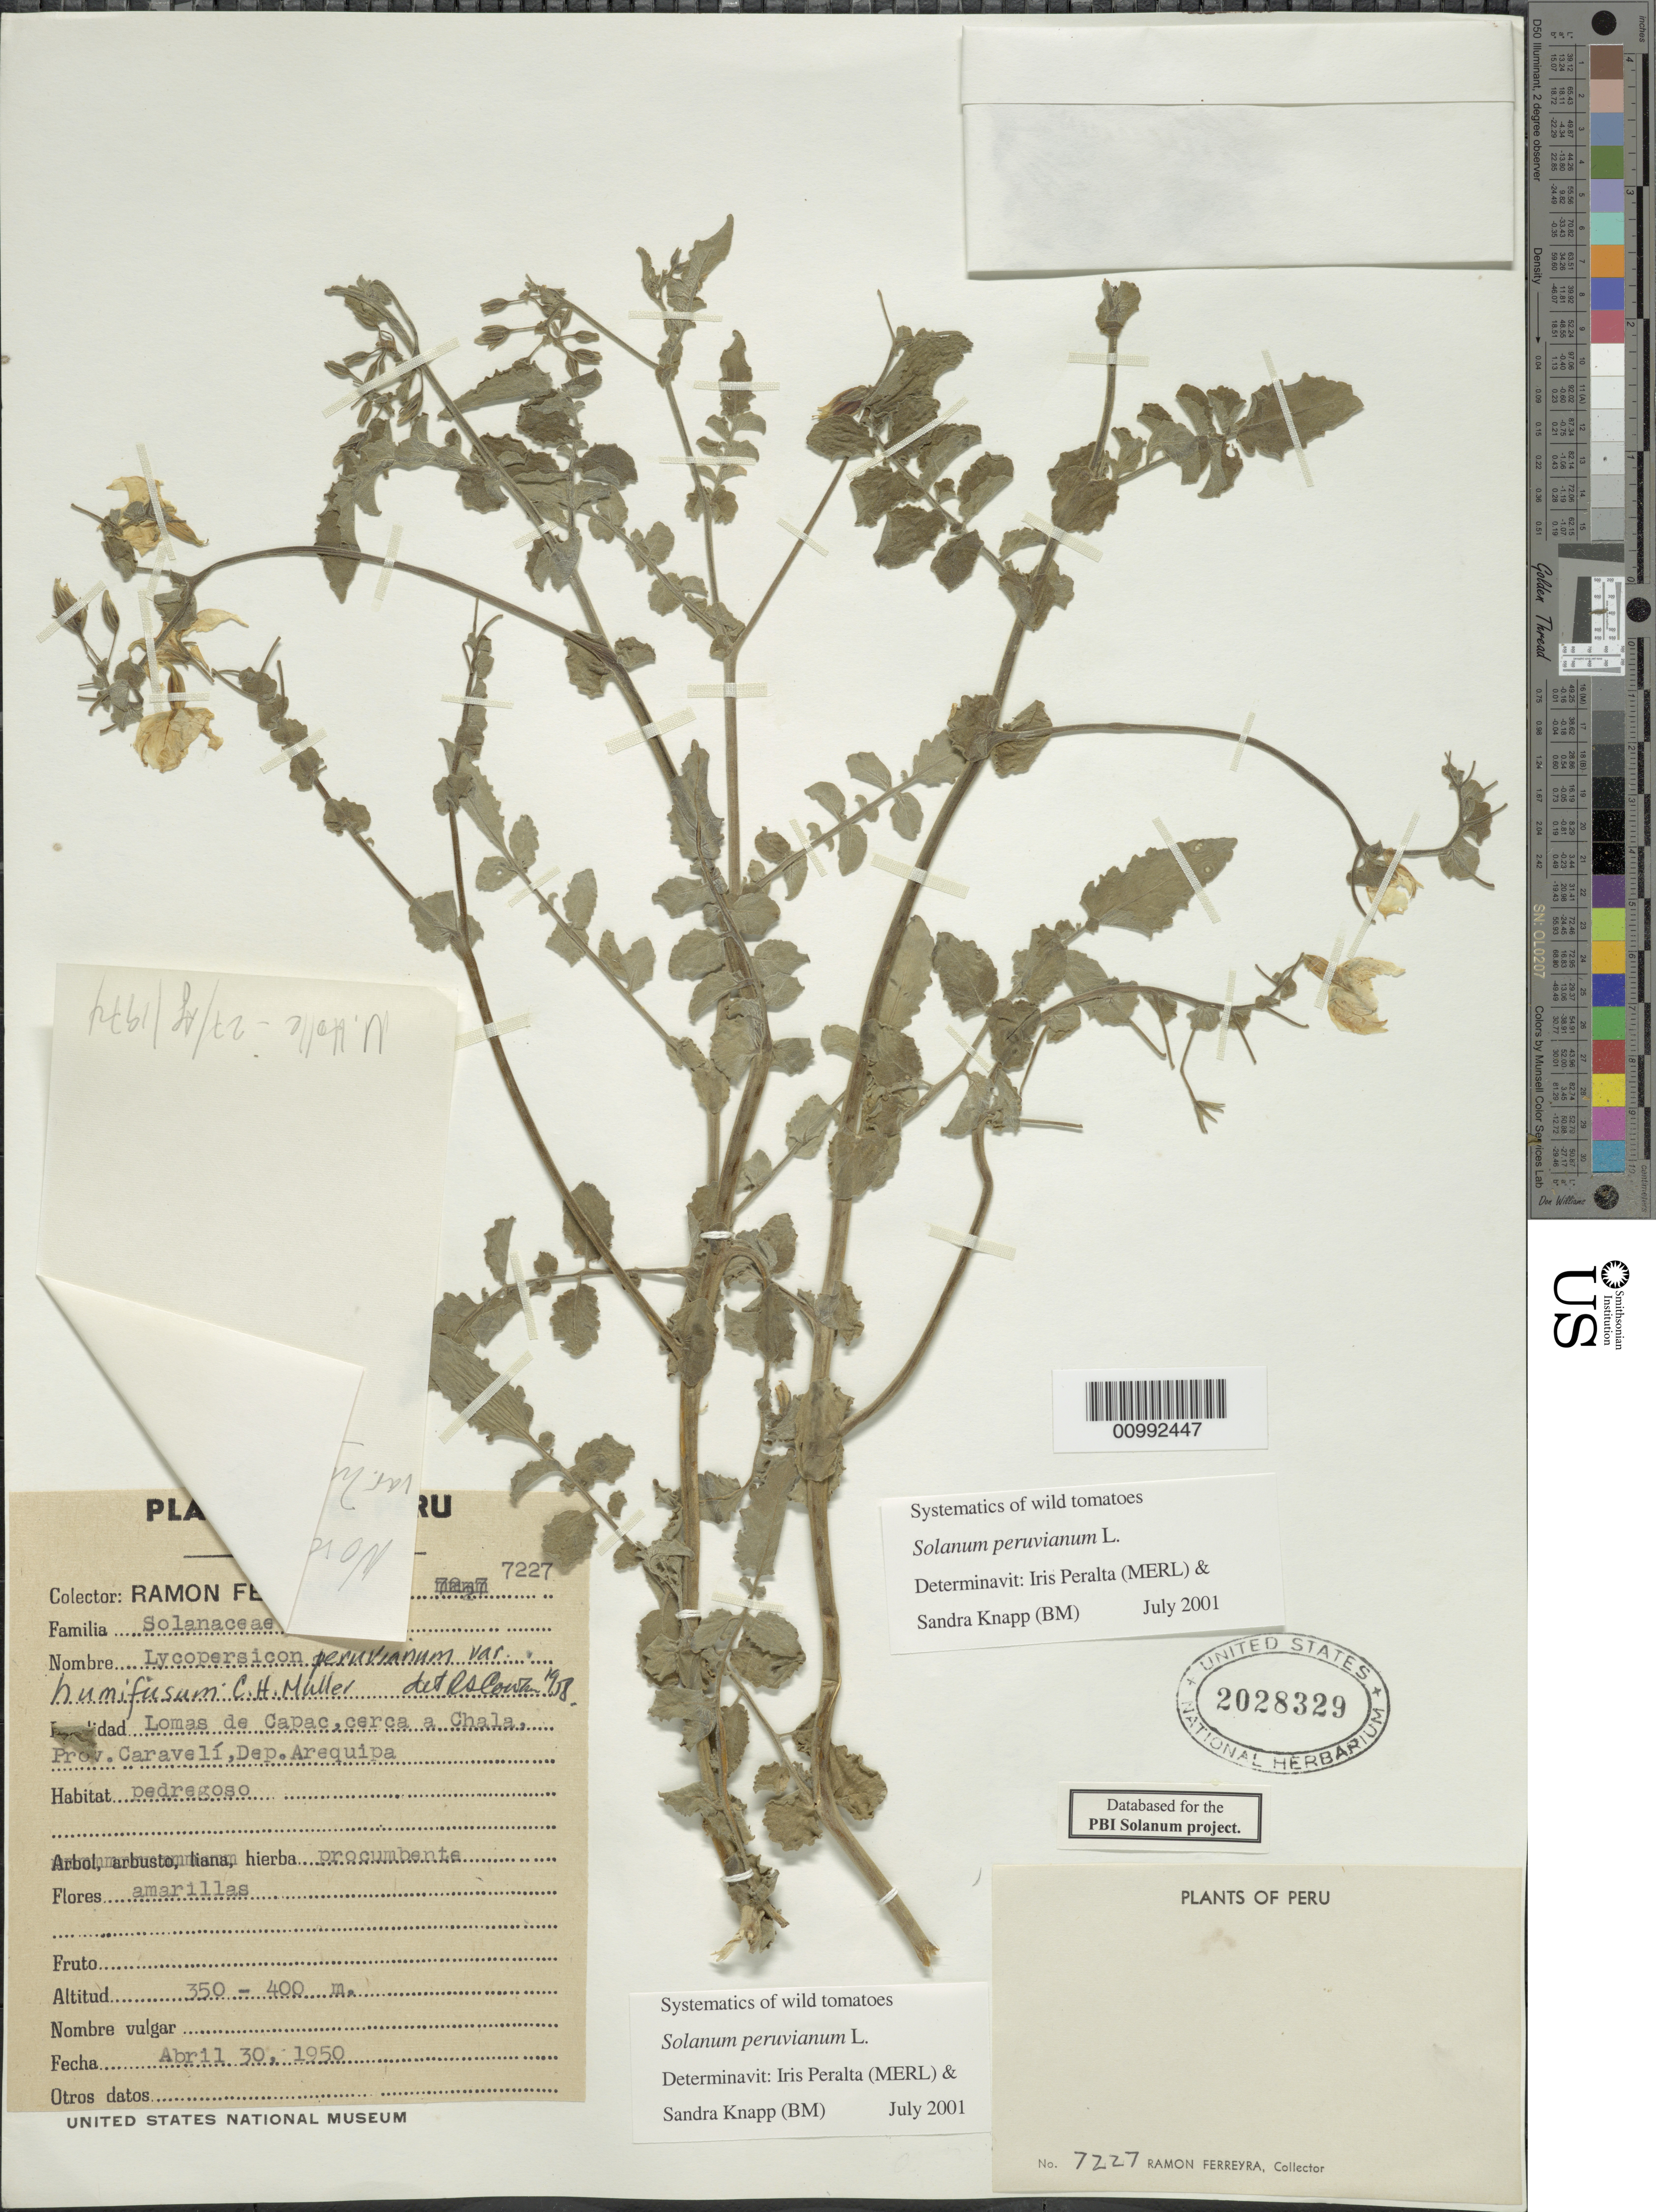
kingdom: Plantae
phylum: Tracheophyta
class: Magnoliopsida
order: Solanales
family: Solanaceae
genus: Solanum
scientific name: Solanum peruvianum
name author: L.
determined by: Peralta, Iris E.; Knapp, S. D.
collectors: R. A. Ferreyra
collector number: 7227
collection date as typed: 30 Apr 1950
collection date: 1950-04-30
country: Peru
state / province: Arequipa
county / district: Caravelí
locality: lomas de Capac, cerca a Chala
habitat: pedregoso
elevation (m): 350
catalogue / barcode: US 2028329